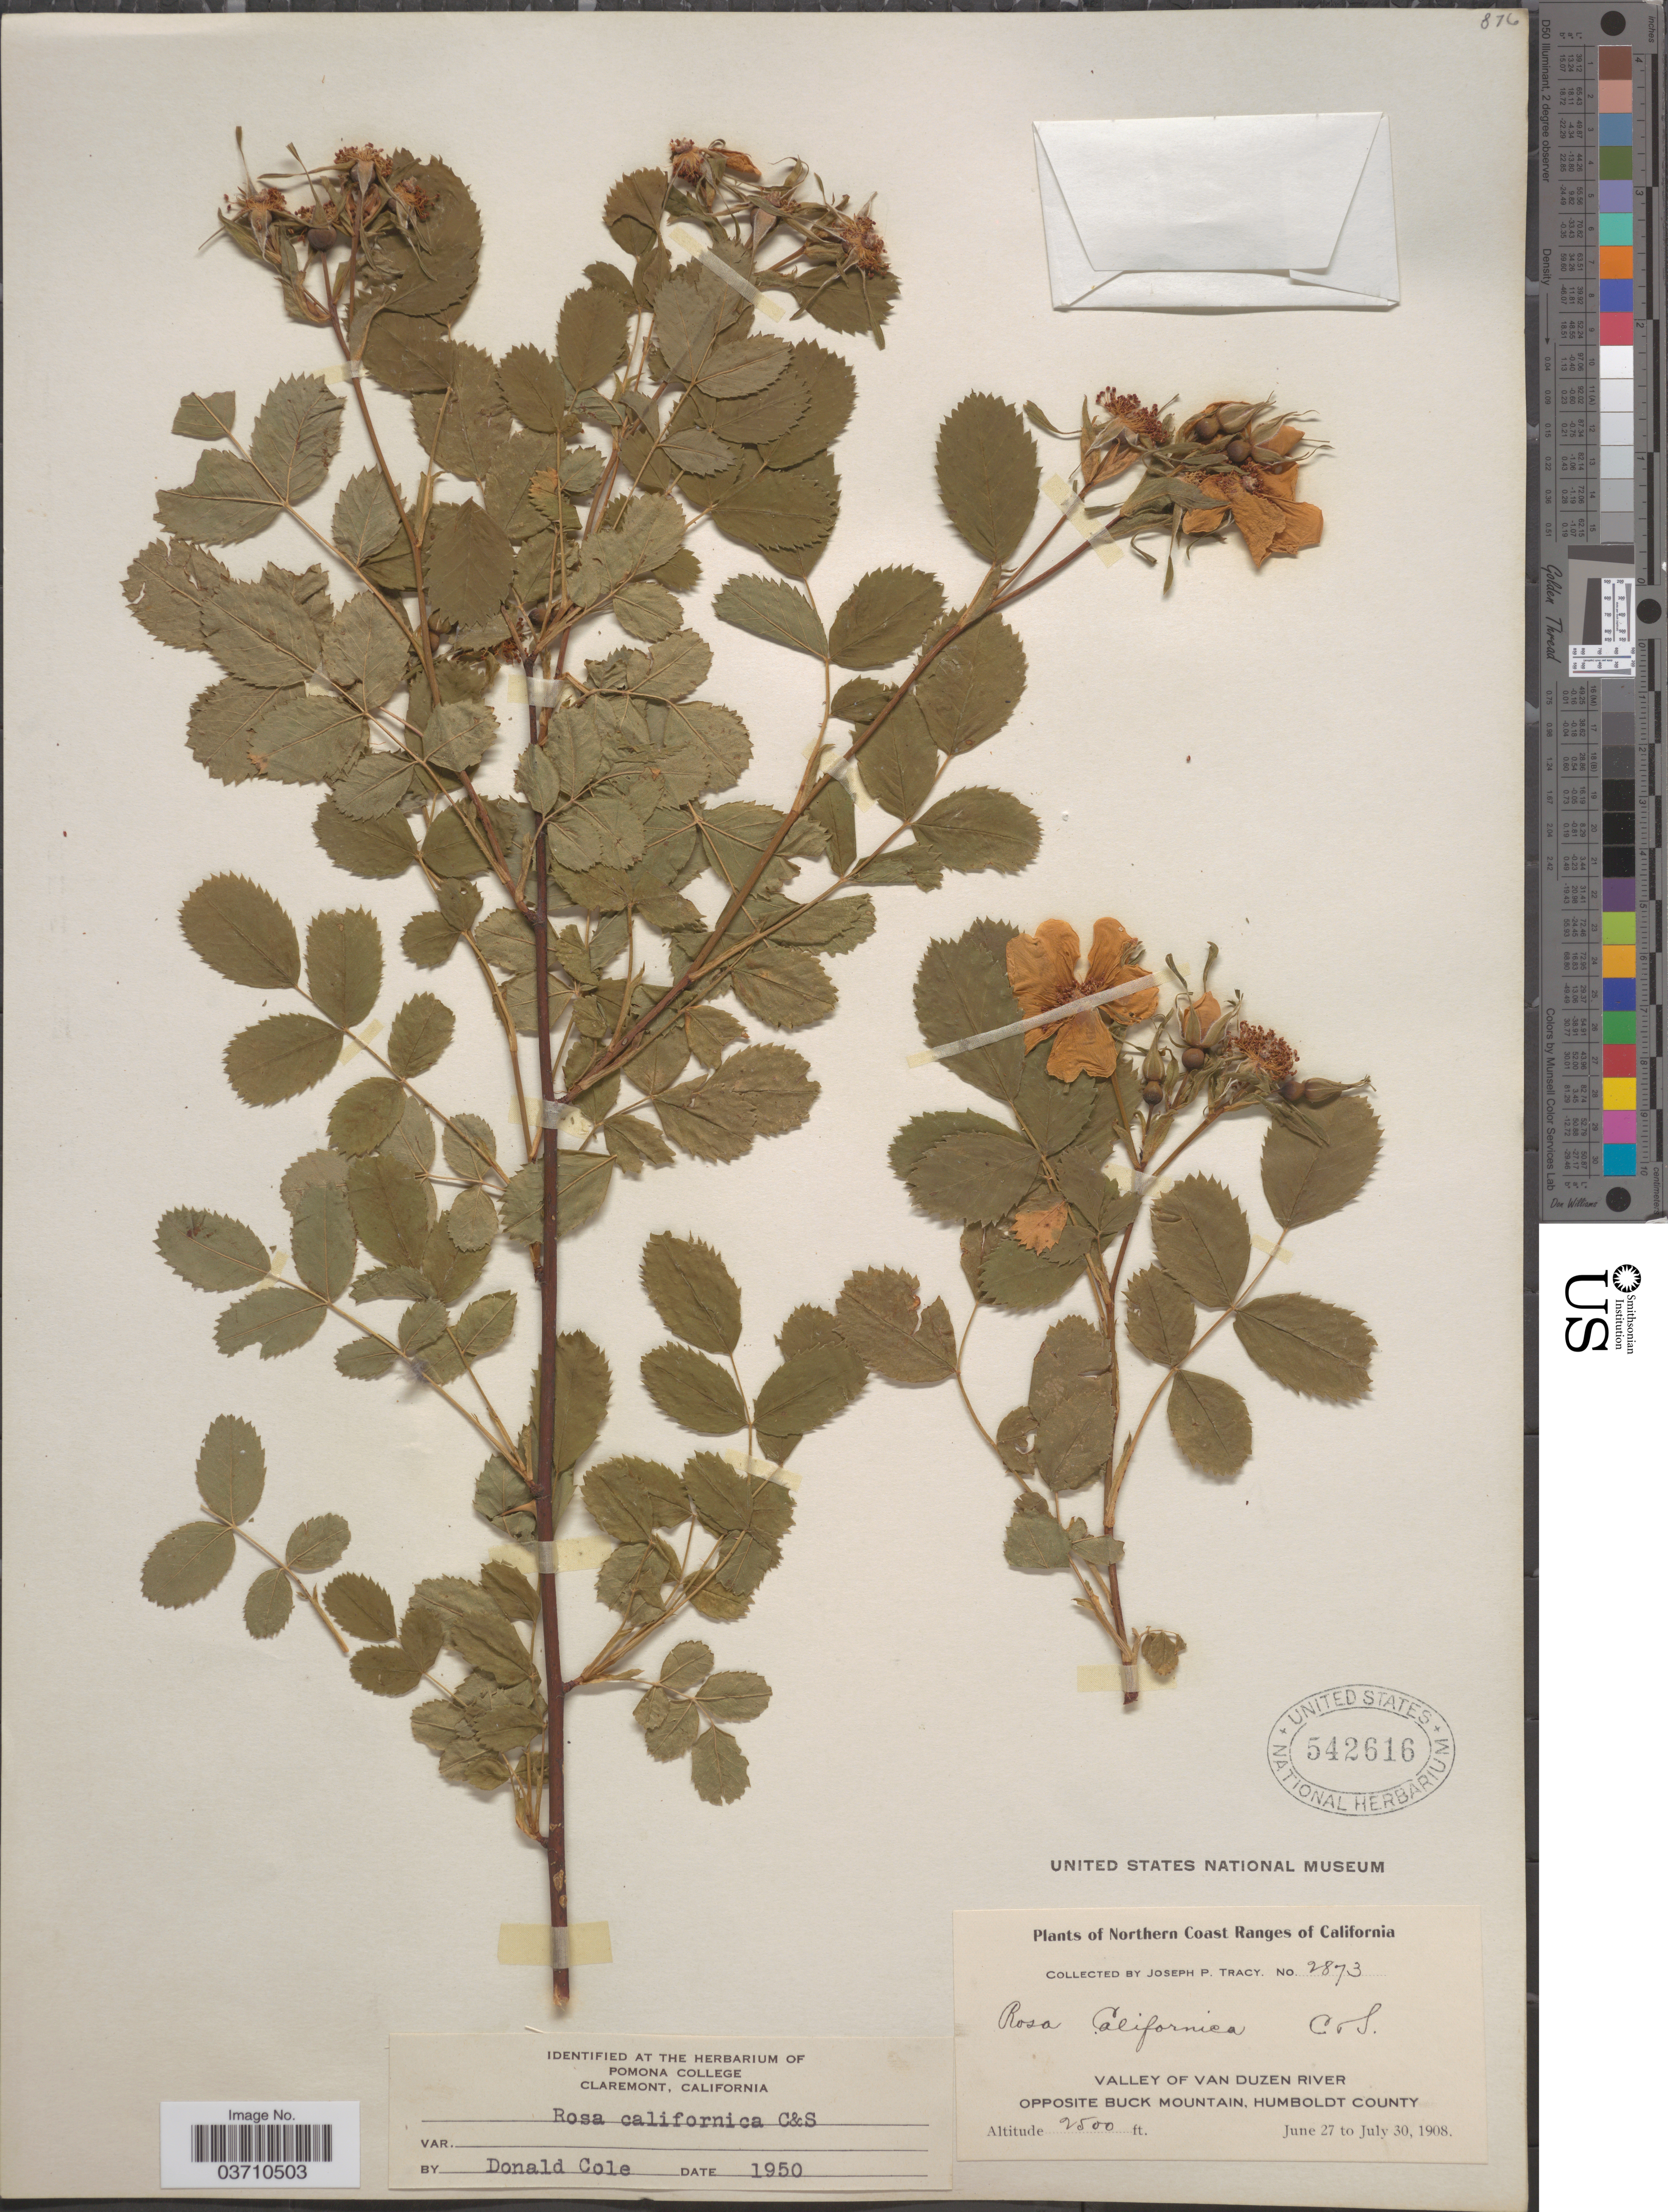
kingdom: Plantae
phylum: Tracheophyta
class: Magnoliopsida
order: Rosales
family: Rosaceae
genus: Rosa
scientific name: Rosa californica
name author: Cham. & Schltdl.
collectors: J. Tracy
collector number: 2873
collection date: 1908-06-27/1908-07-30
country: United States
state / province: California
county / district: Humboldt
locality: Northern Coast Ranges of California. Valley of Van Duzen River opposite Buck Mountain, Humboldt County.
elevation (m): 762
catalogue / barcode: US 542616